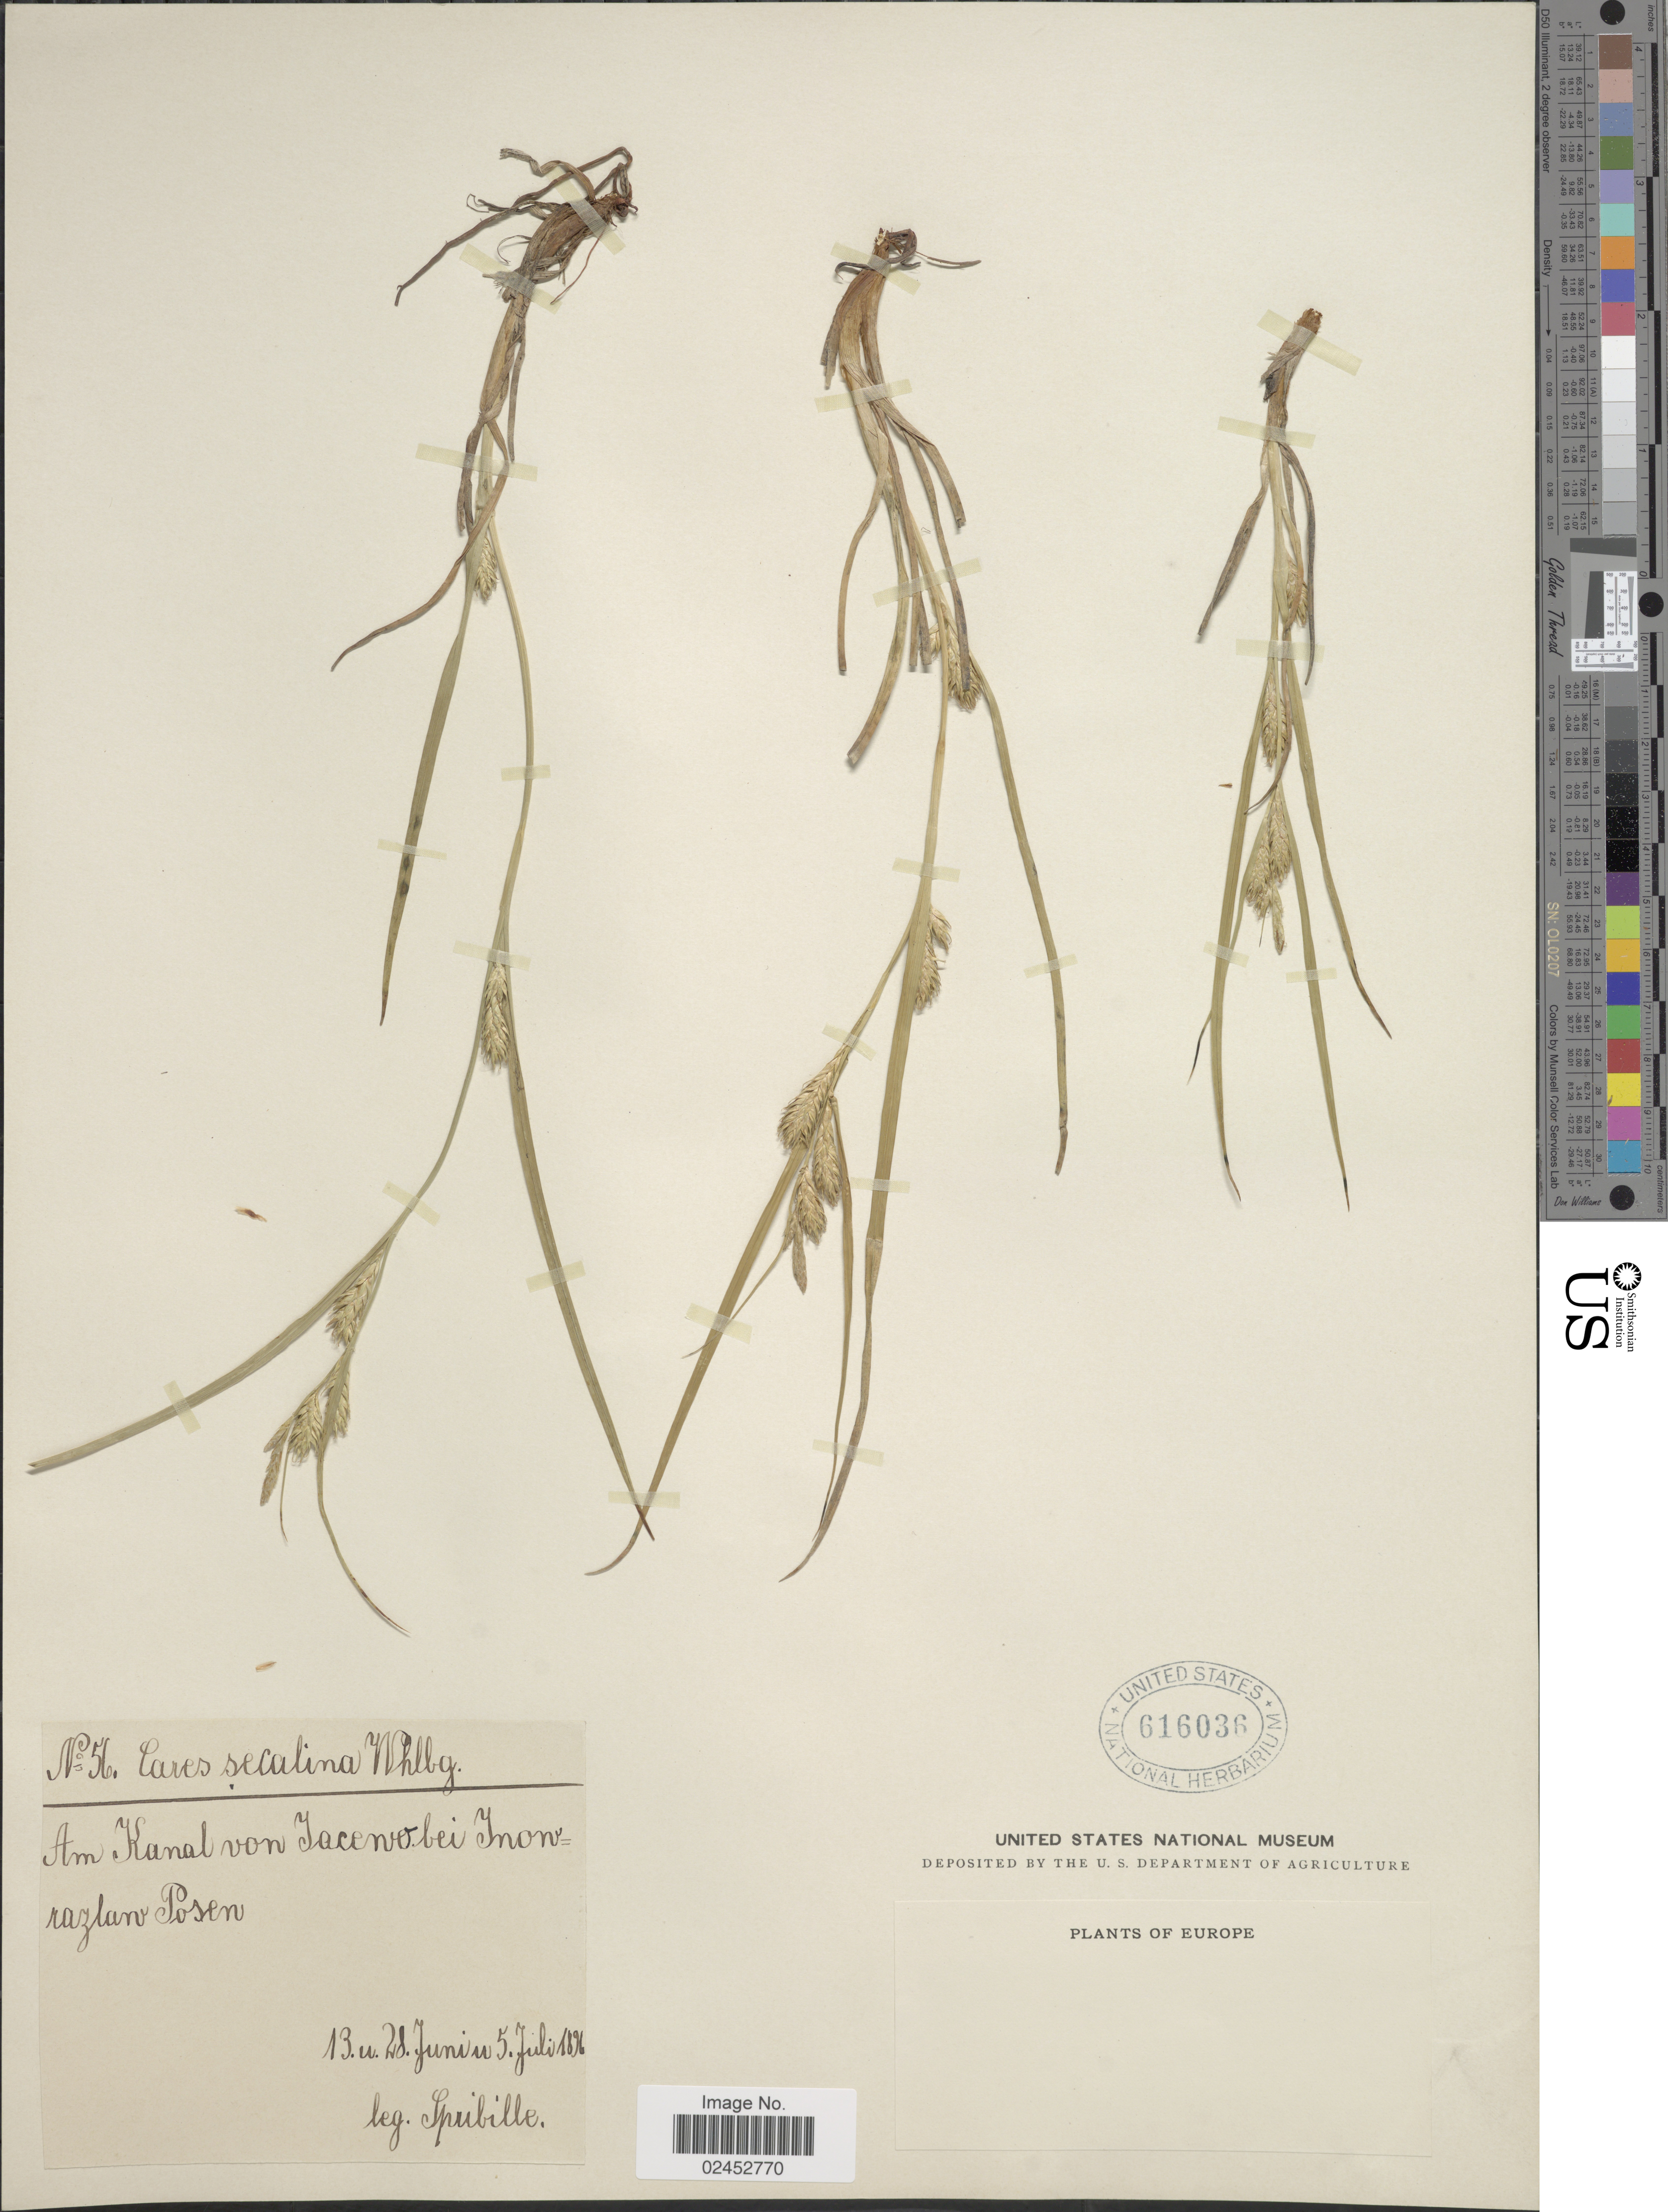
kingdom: Plantae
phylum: Tracheophyta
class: Liliopsida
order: Poales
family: Cyperaceae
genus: Carex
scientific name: Carex secalina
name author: Willd. ex Wahlenb.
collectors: Spribille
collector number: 56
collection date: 1896-06-13/1896-07-05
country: Poland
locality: Europe, Am Kanal von Jaceno bei Jnonrazlan Posen.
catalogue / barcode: US 616036